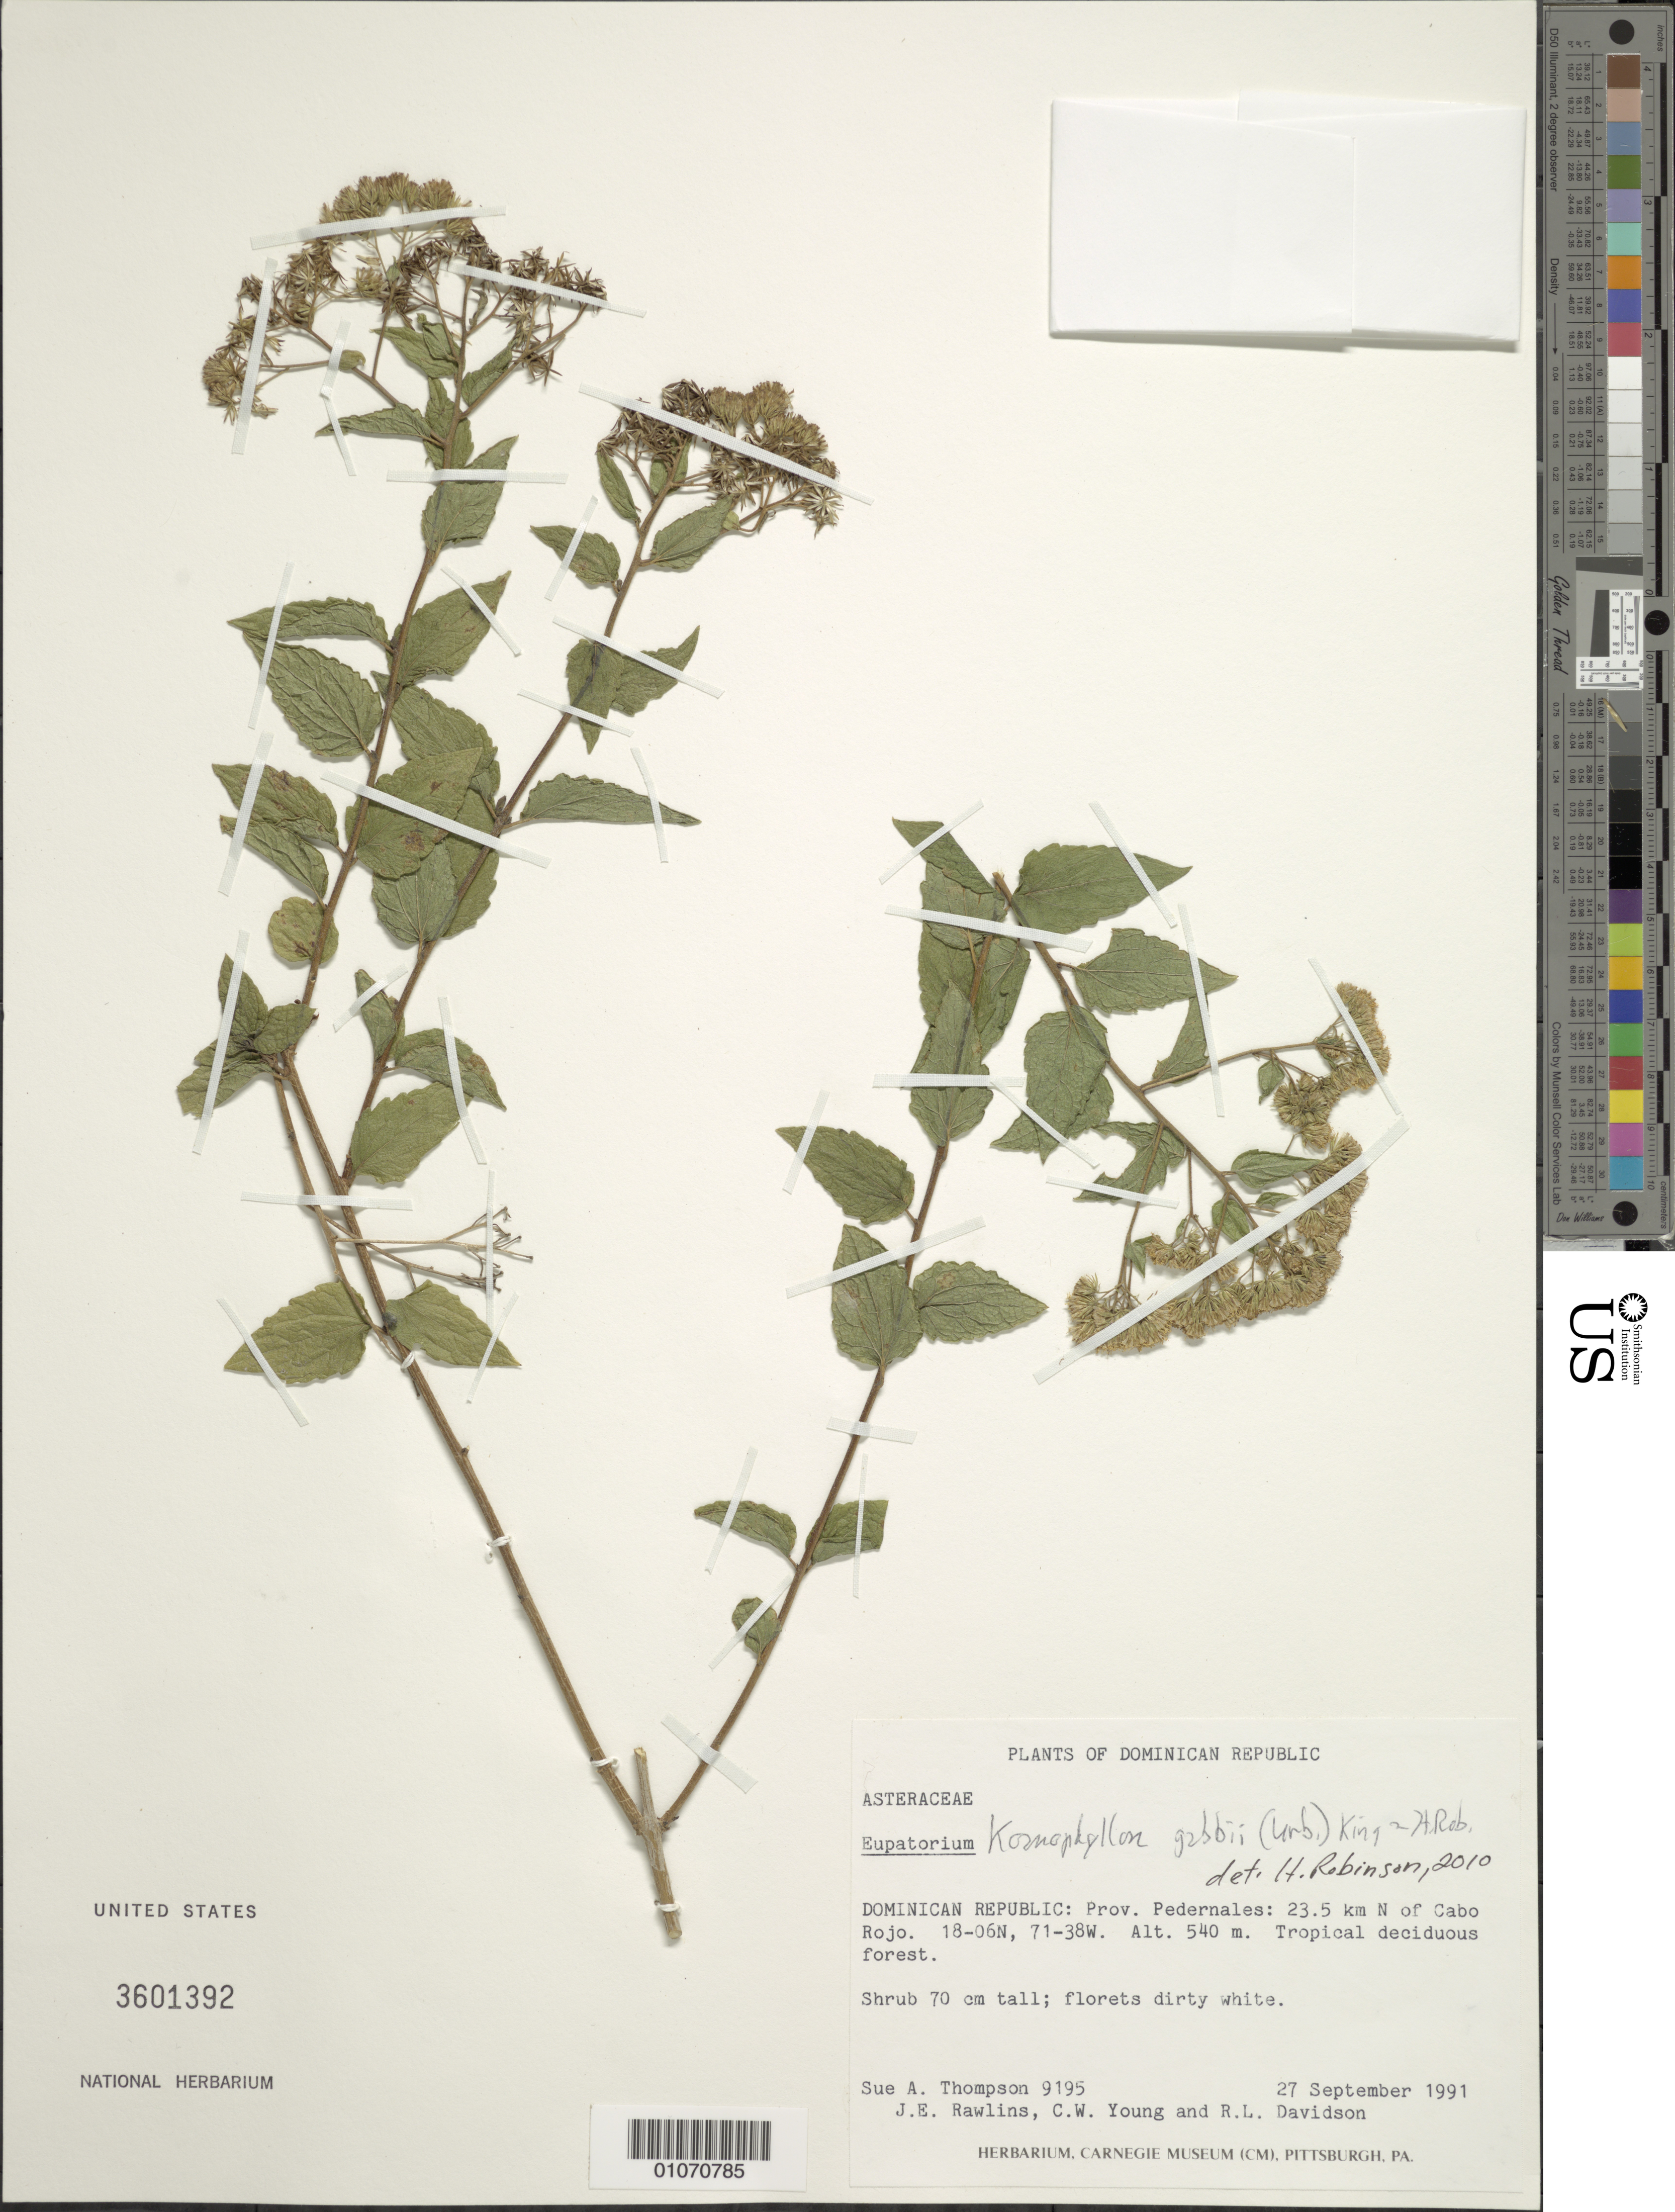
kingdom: Plantae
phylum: Tracheophyta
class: Magnoliopsida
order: Asterales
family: Asteraceae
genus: Koanophyllon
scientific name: Koanophyllon gabbii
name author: (Urb.) R.M. King & H. Rob.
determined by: Robinson, Harold E., (US)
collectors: S. A. Thompson, J. Rawlins, C. Young & R. Davidson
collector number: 9195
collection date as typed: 27 Sep 1991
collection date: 1991-09-27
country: Dominican Republic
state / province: Pedernales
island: Hispaniola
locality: Cabo Rojo, 23.5 km N of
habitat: Tropical deciduous forest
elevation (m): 540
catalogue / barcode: US 3601392